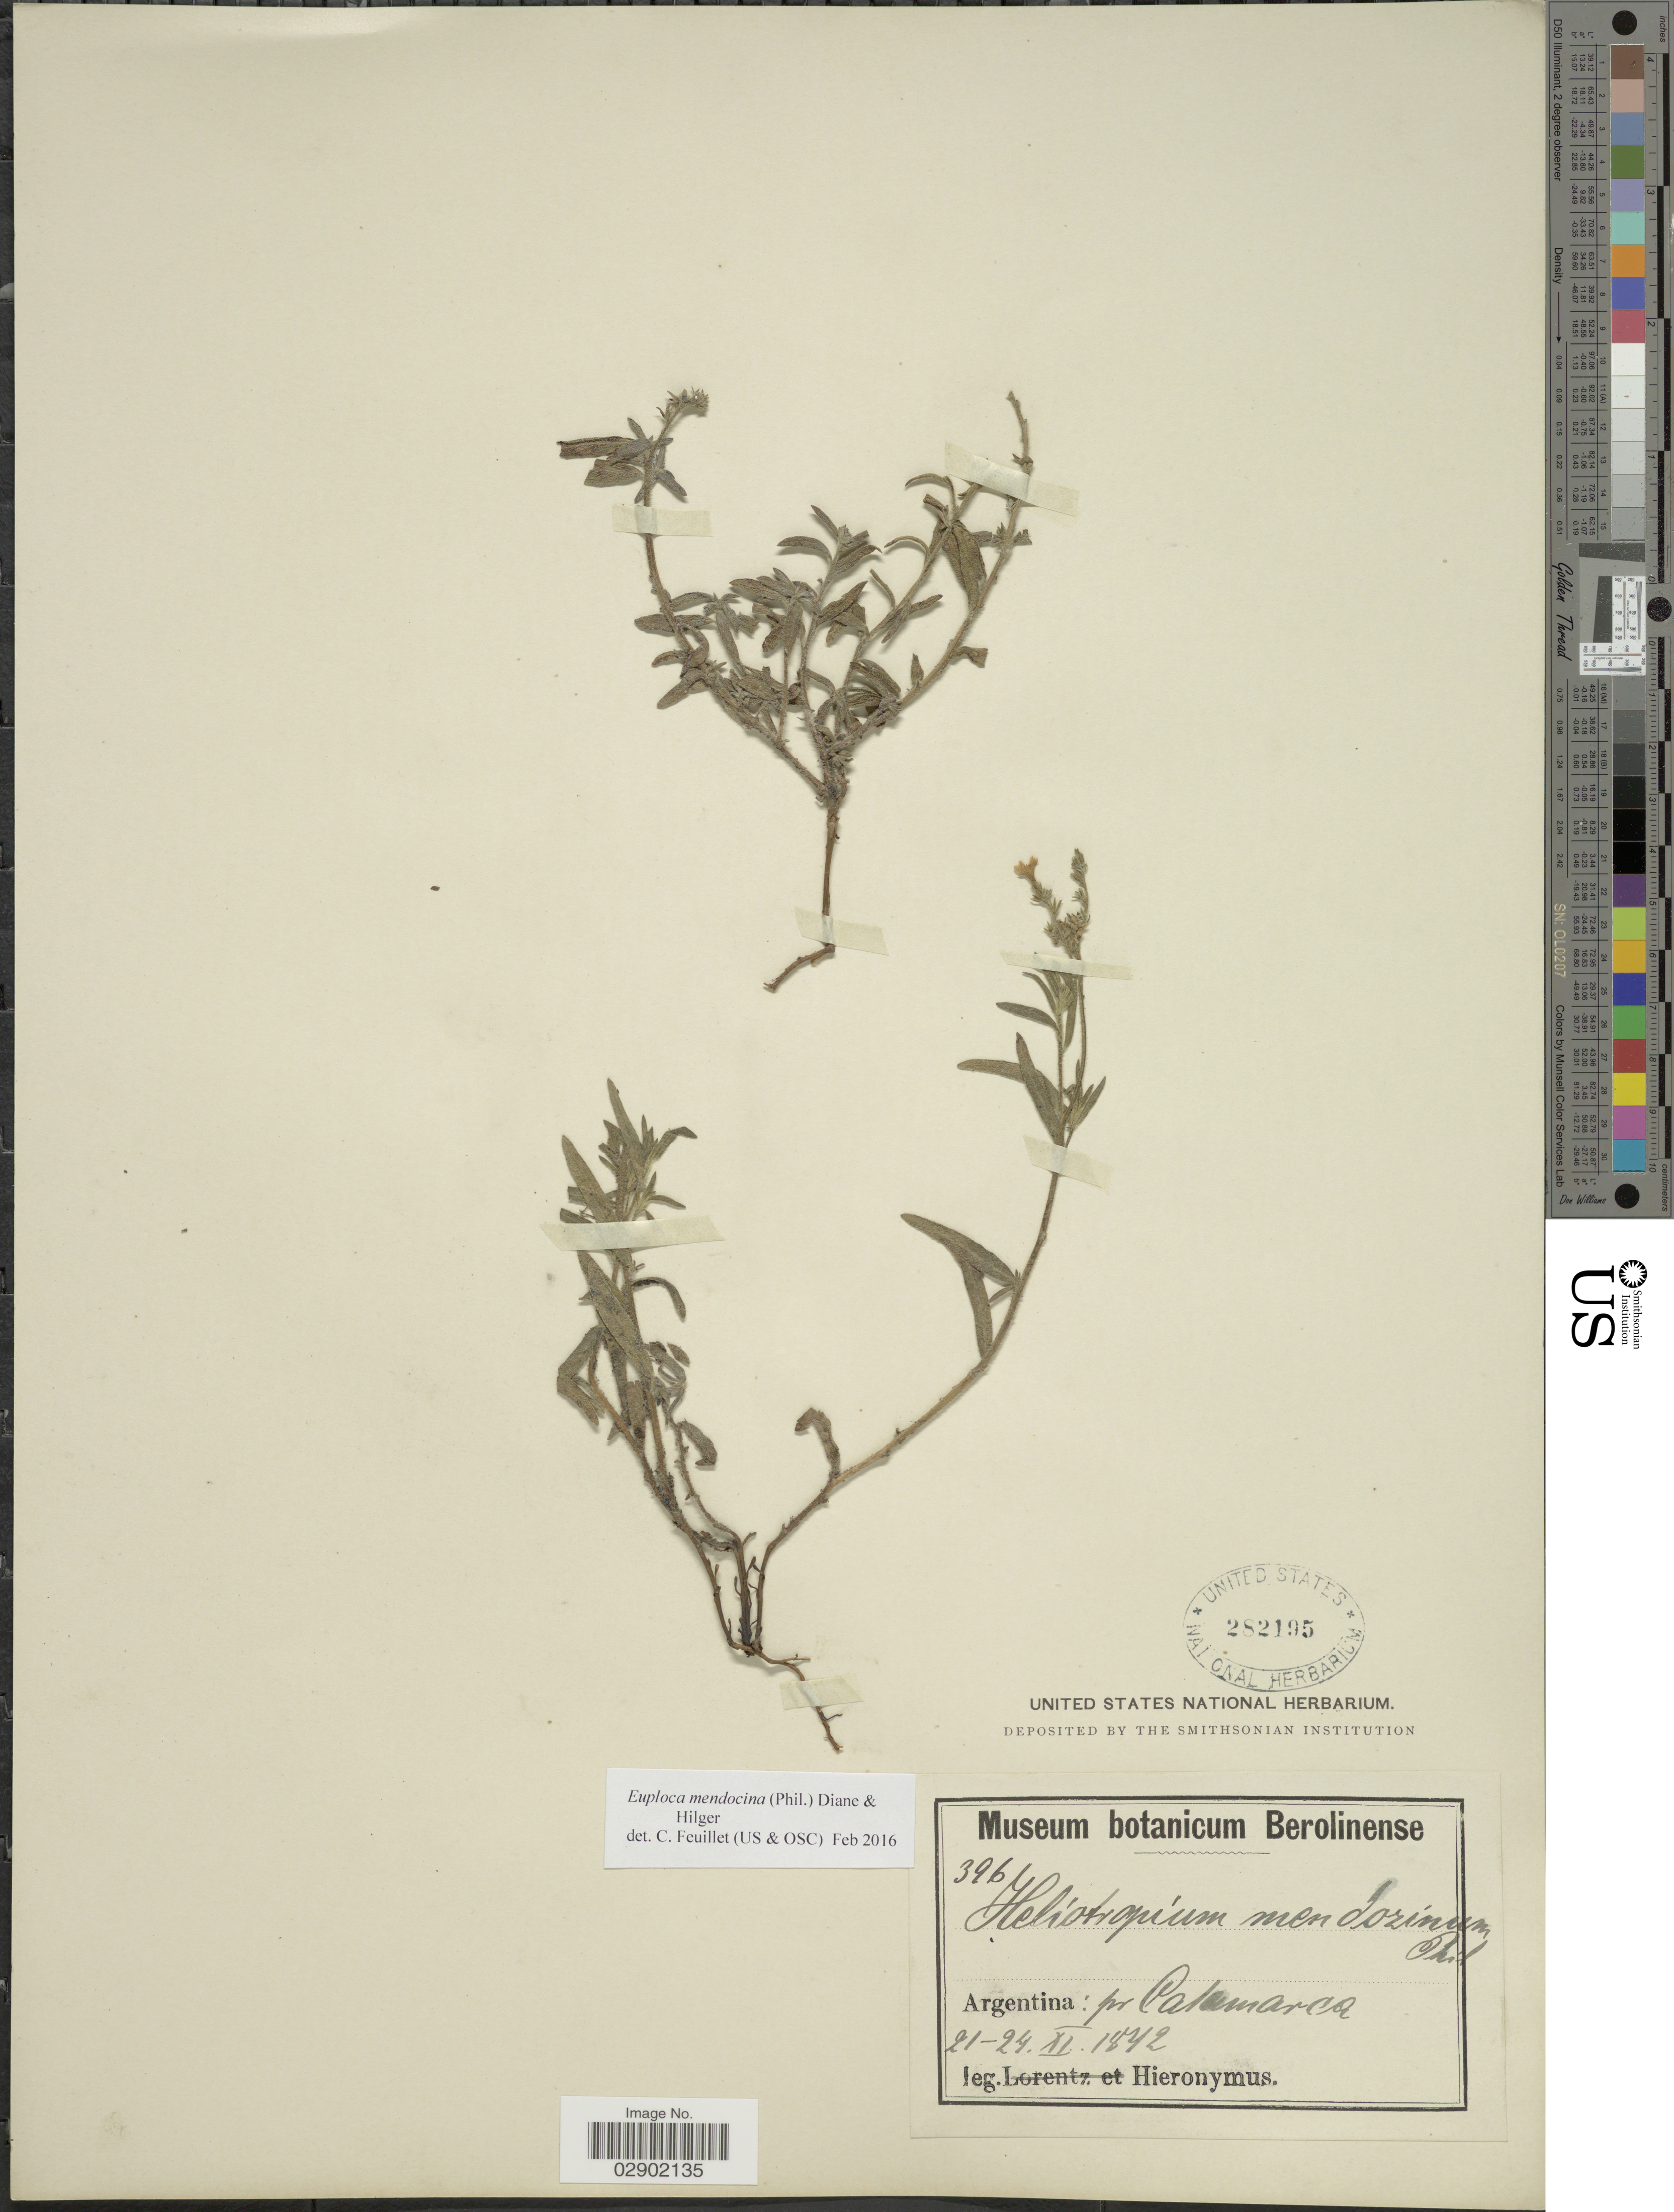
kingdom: Plantae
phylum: Tracheophyta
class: Magnoliopsida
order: Boraginales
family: Heliotropiaceae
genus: Euploca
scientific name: Euploca mendocina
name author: (Phil.) Diane & Hilger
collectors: -. Hieronymus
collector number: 396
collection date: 1842-11-21/1842-11-24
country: Argentina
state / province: Catamarca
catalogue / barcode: US 282195